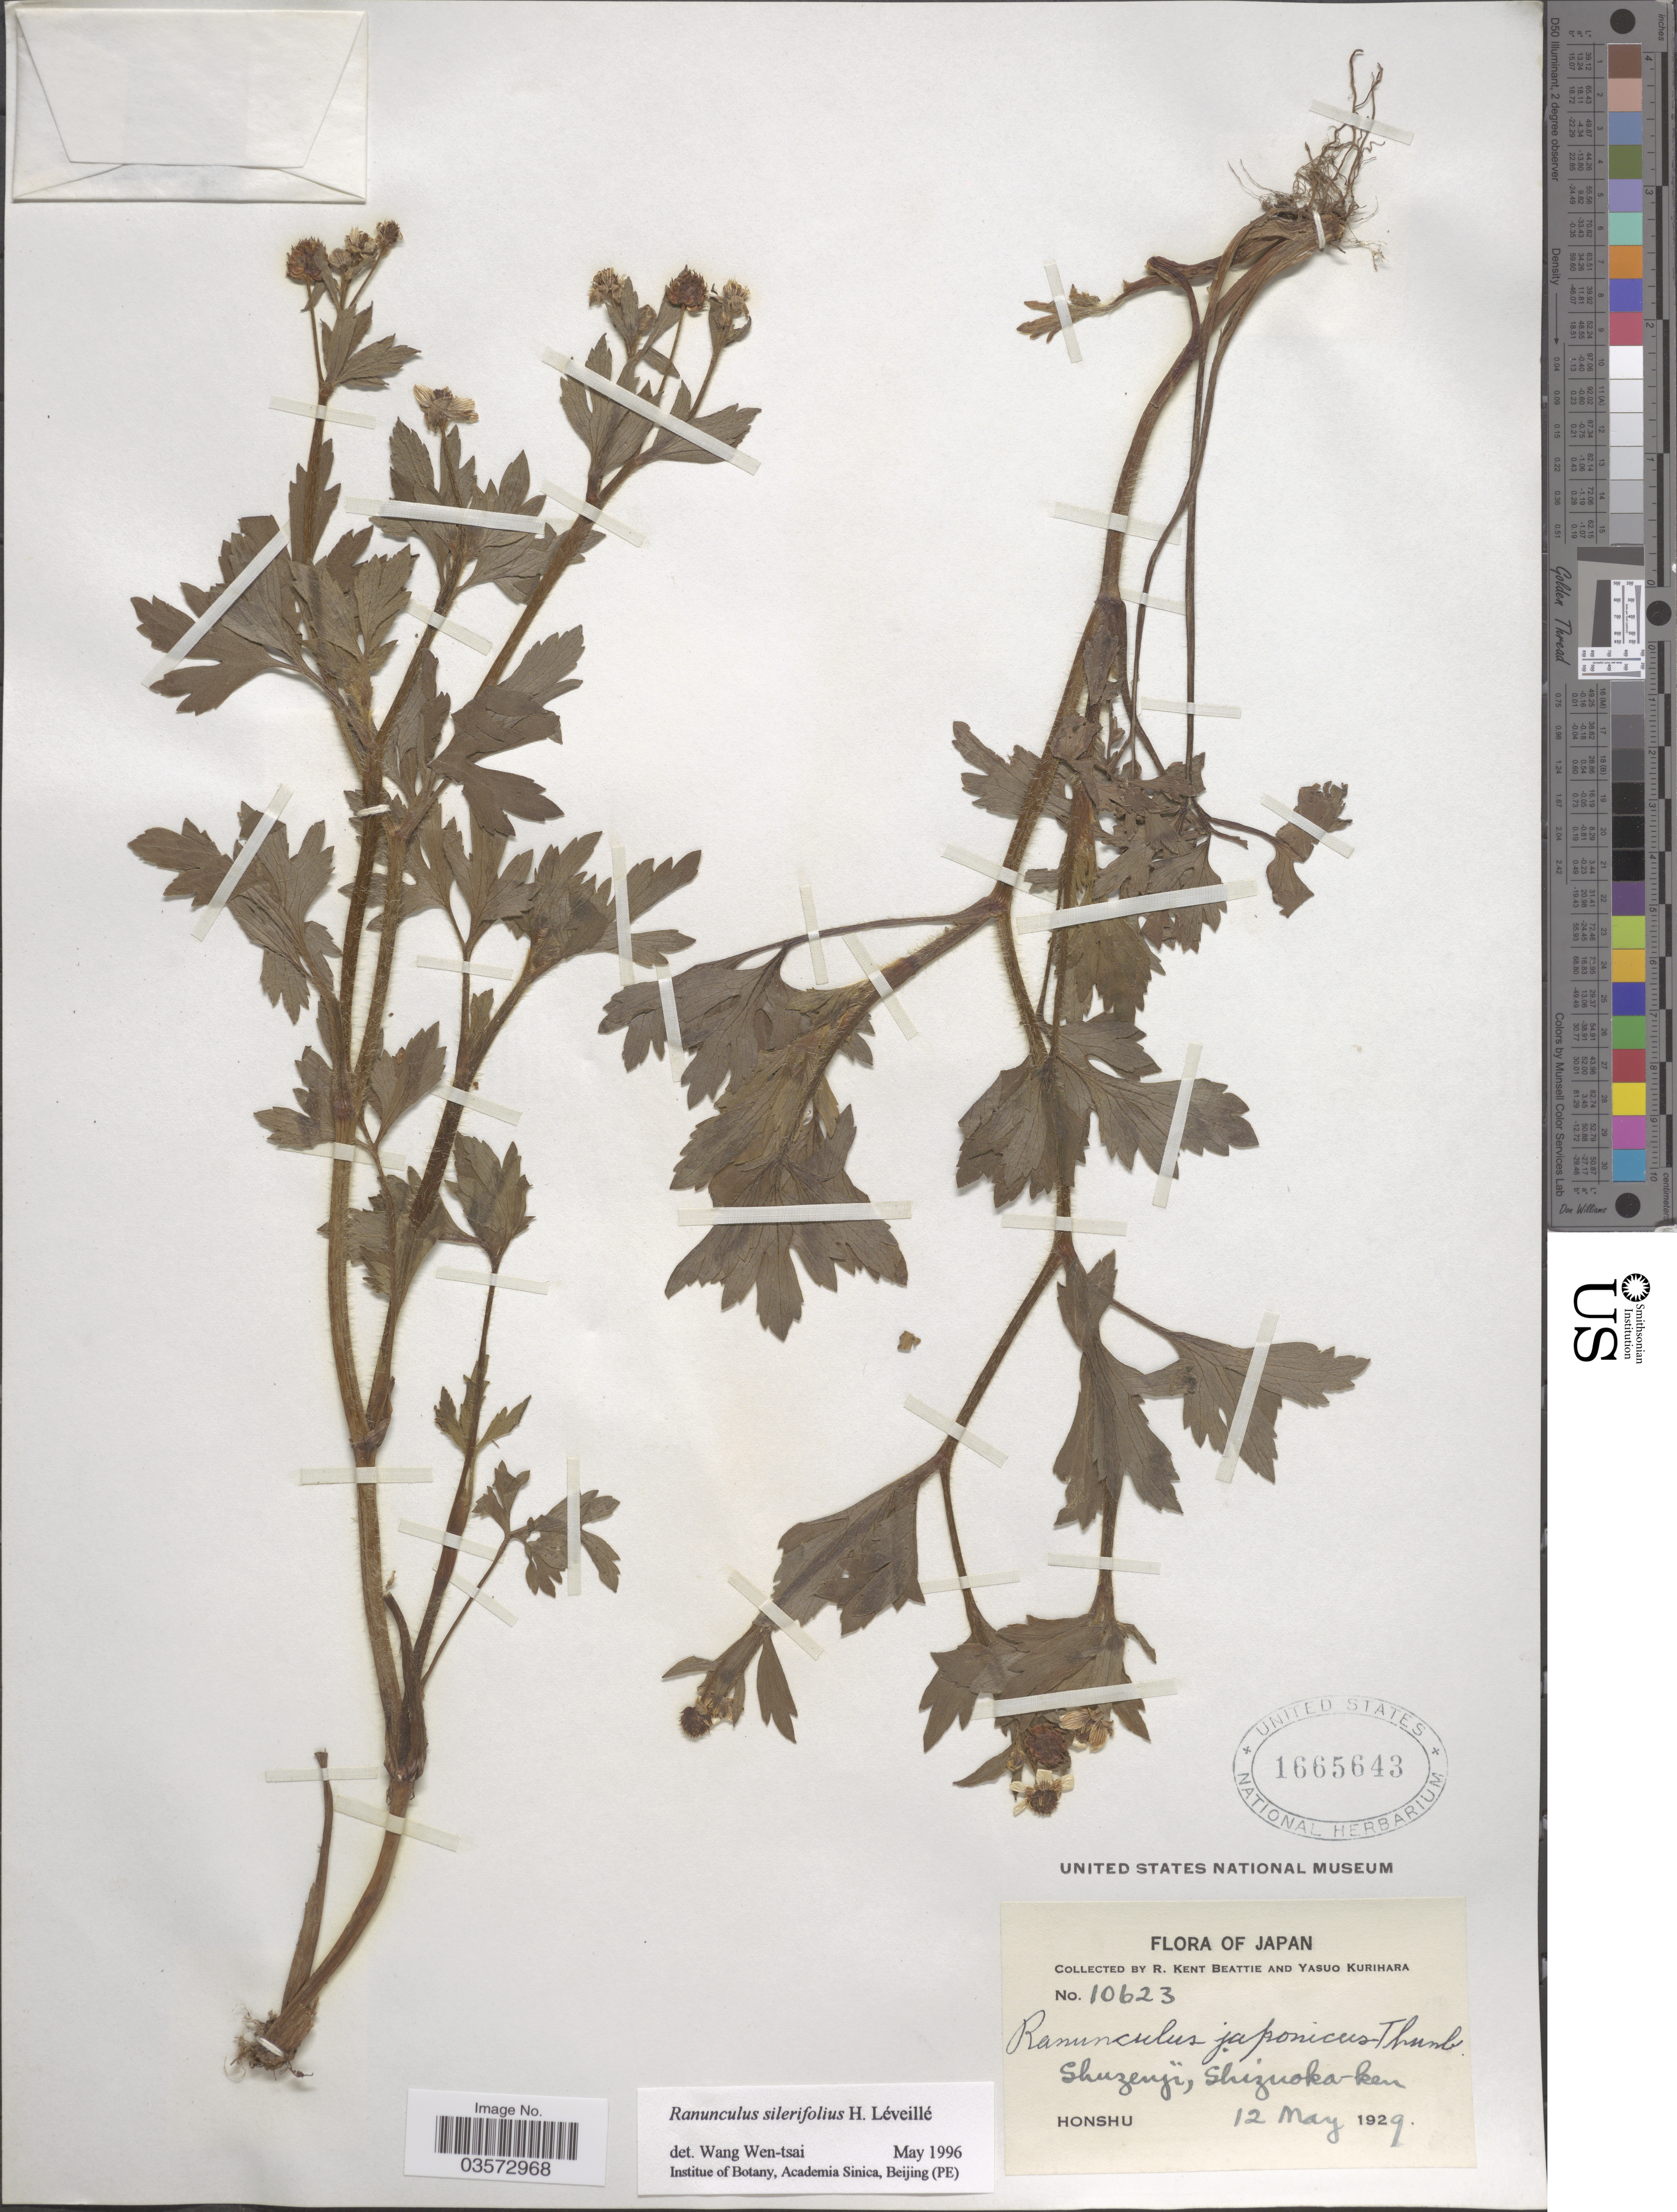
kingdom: Plantae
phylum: Tracheophyta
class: Magnoliopsida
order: Ranunculales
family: Ranunculaceae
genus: Ranunculus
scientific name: Ranunculus silerifolius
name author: H. Lév.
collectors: R. K. Beattie & Y. Kurihara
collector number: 10623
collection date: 1929-05-12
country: Japan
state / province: Sizuoka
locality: Shuzenji, Shizuoka-ken. Honshu.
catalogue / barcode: US 1665643